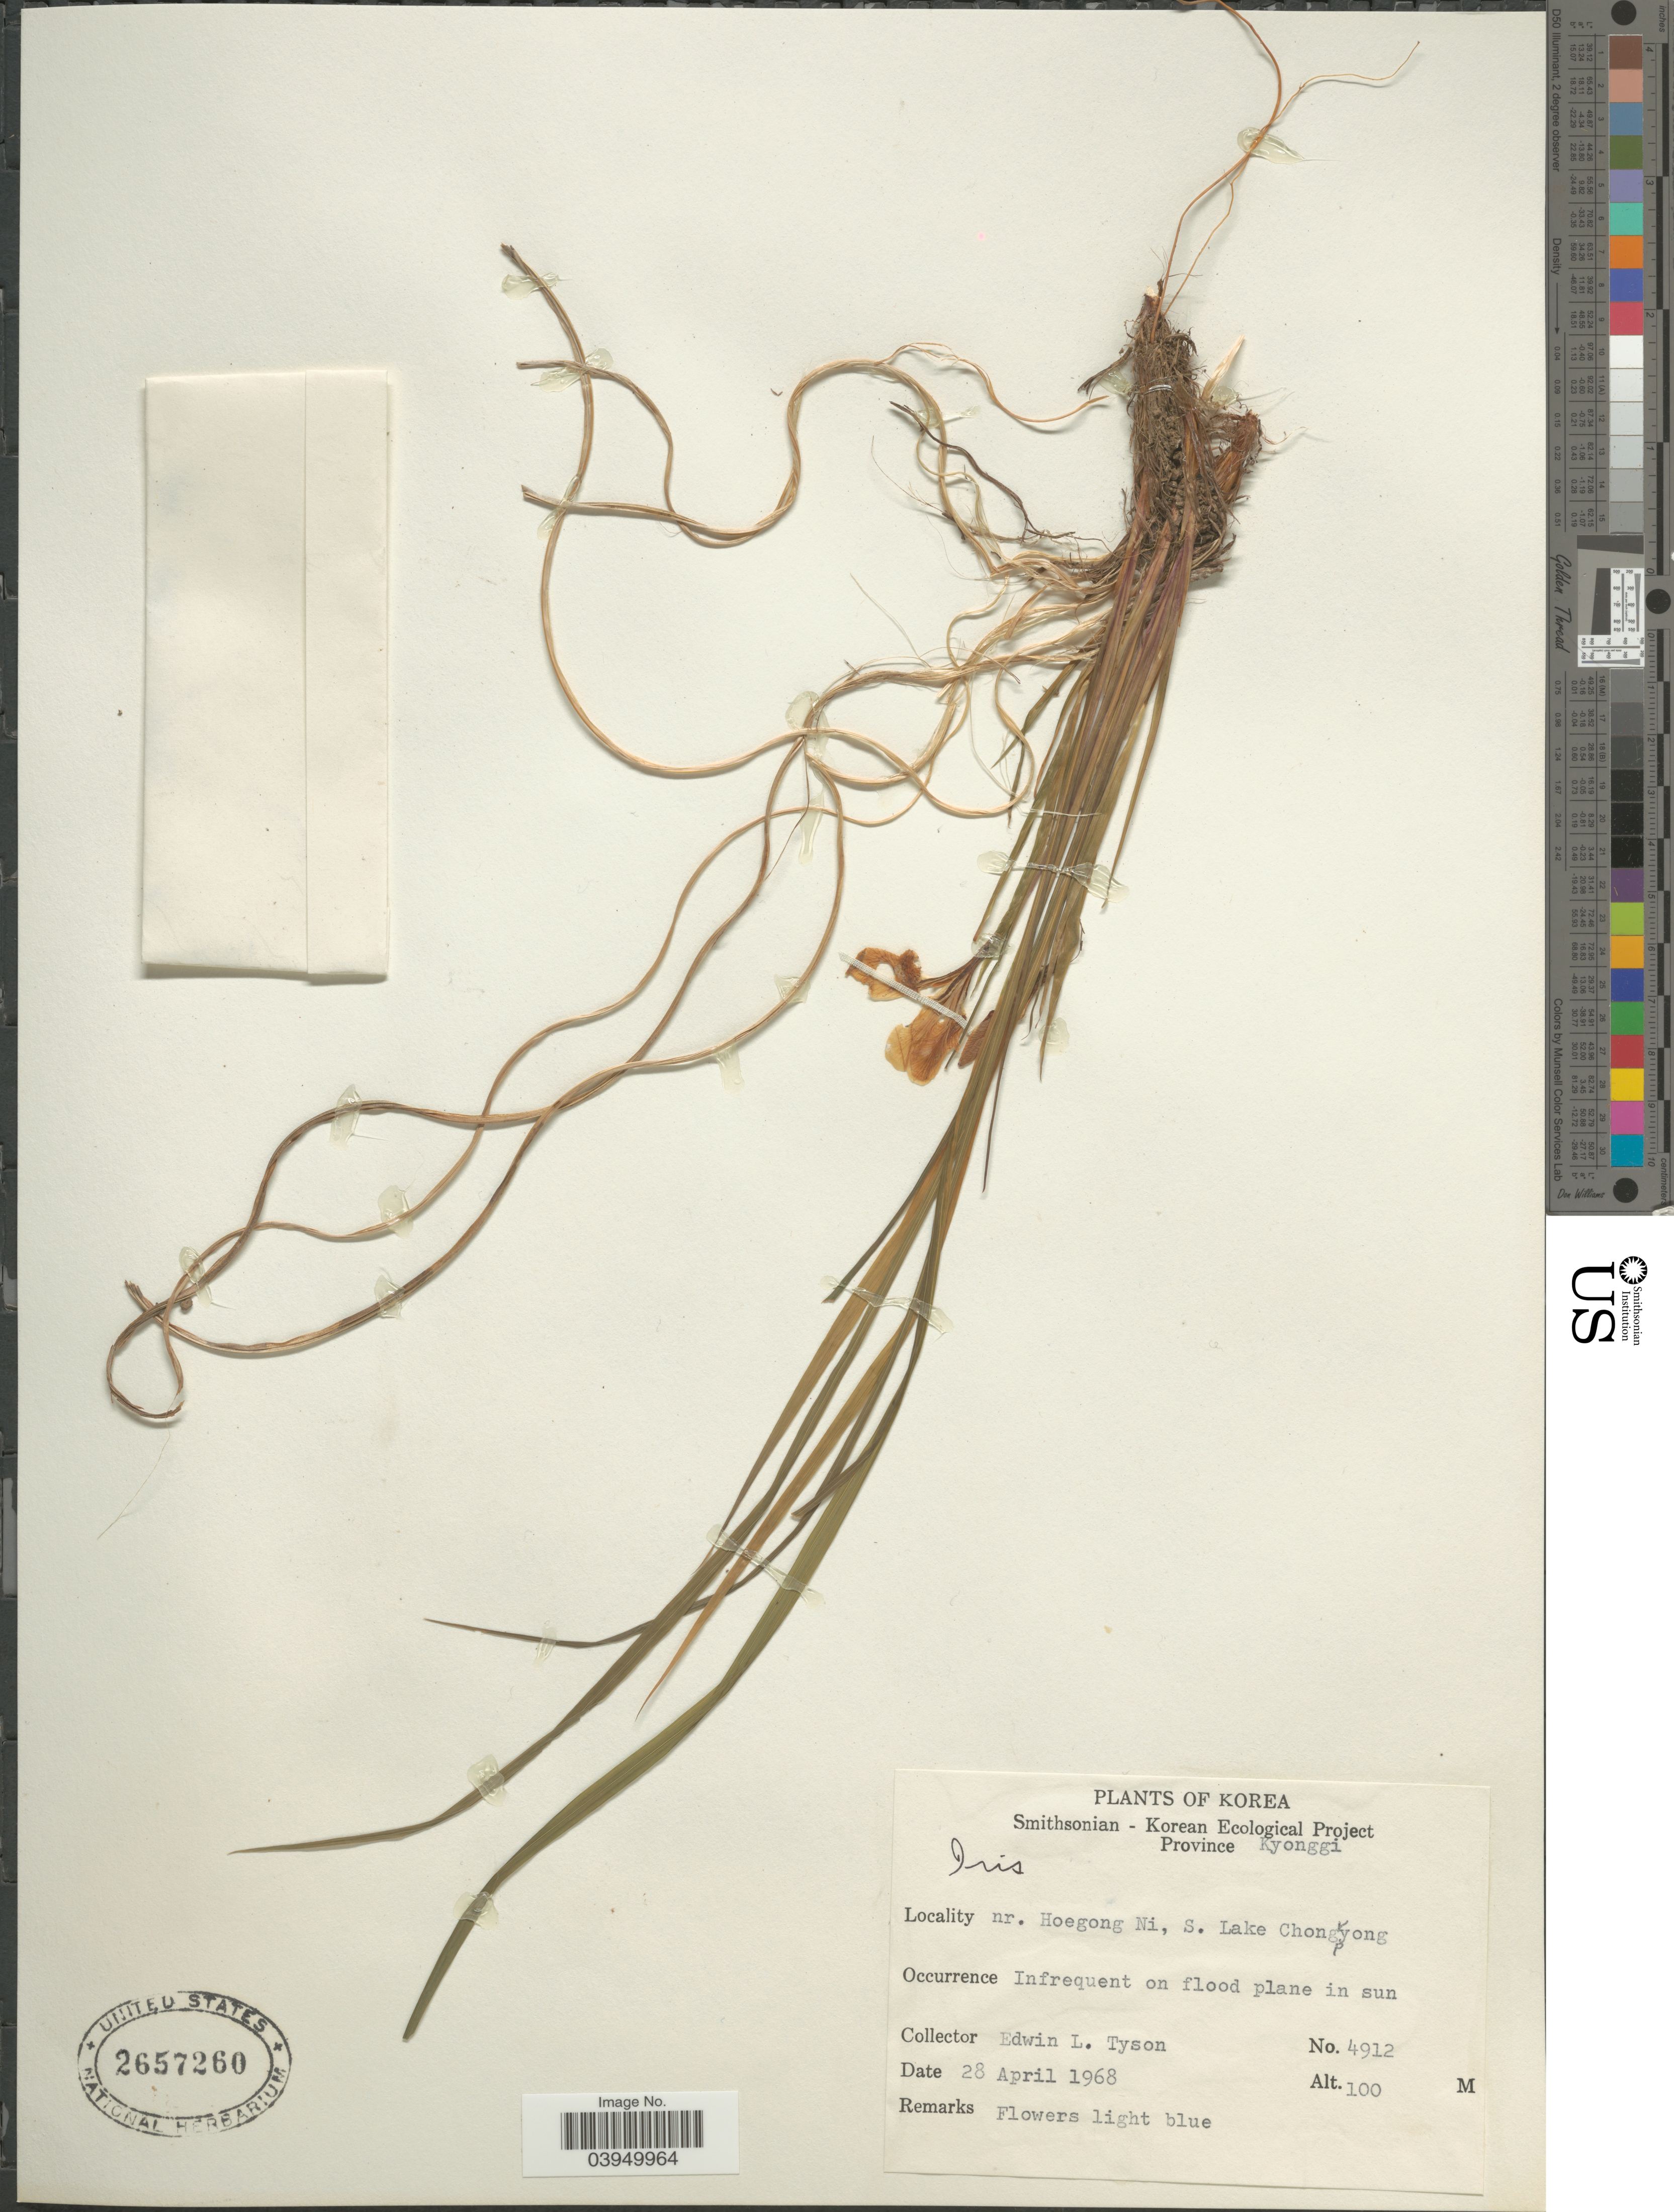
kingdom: Plantae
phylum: Tracheophyta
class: Liliopsida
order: Asparagales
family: Iridaceae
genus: Iris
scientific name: Iris sp.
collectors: E. L. Tyson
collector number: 4912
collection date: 1968-04-28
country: South Korea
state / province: Gyeonggi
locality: Province Kyonggi. Nr. Hoegong Ni, S. Lake Chongpyong.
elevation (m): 100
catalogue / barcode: US 2657260